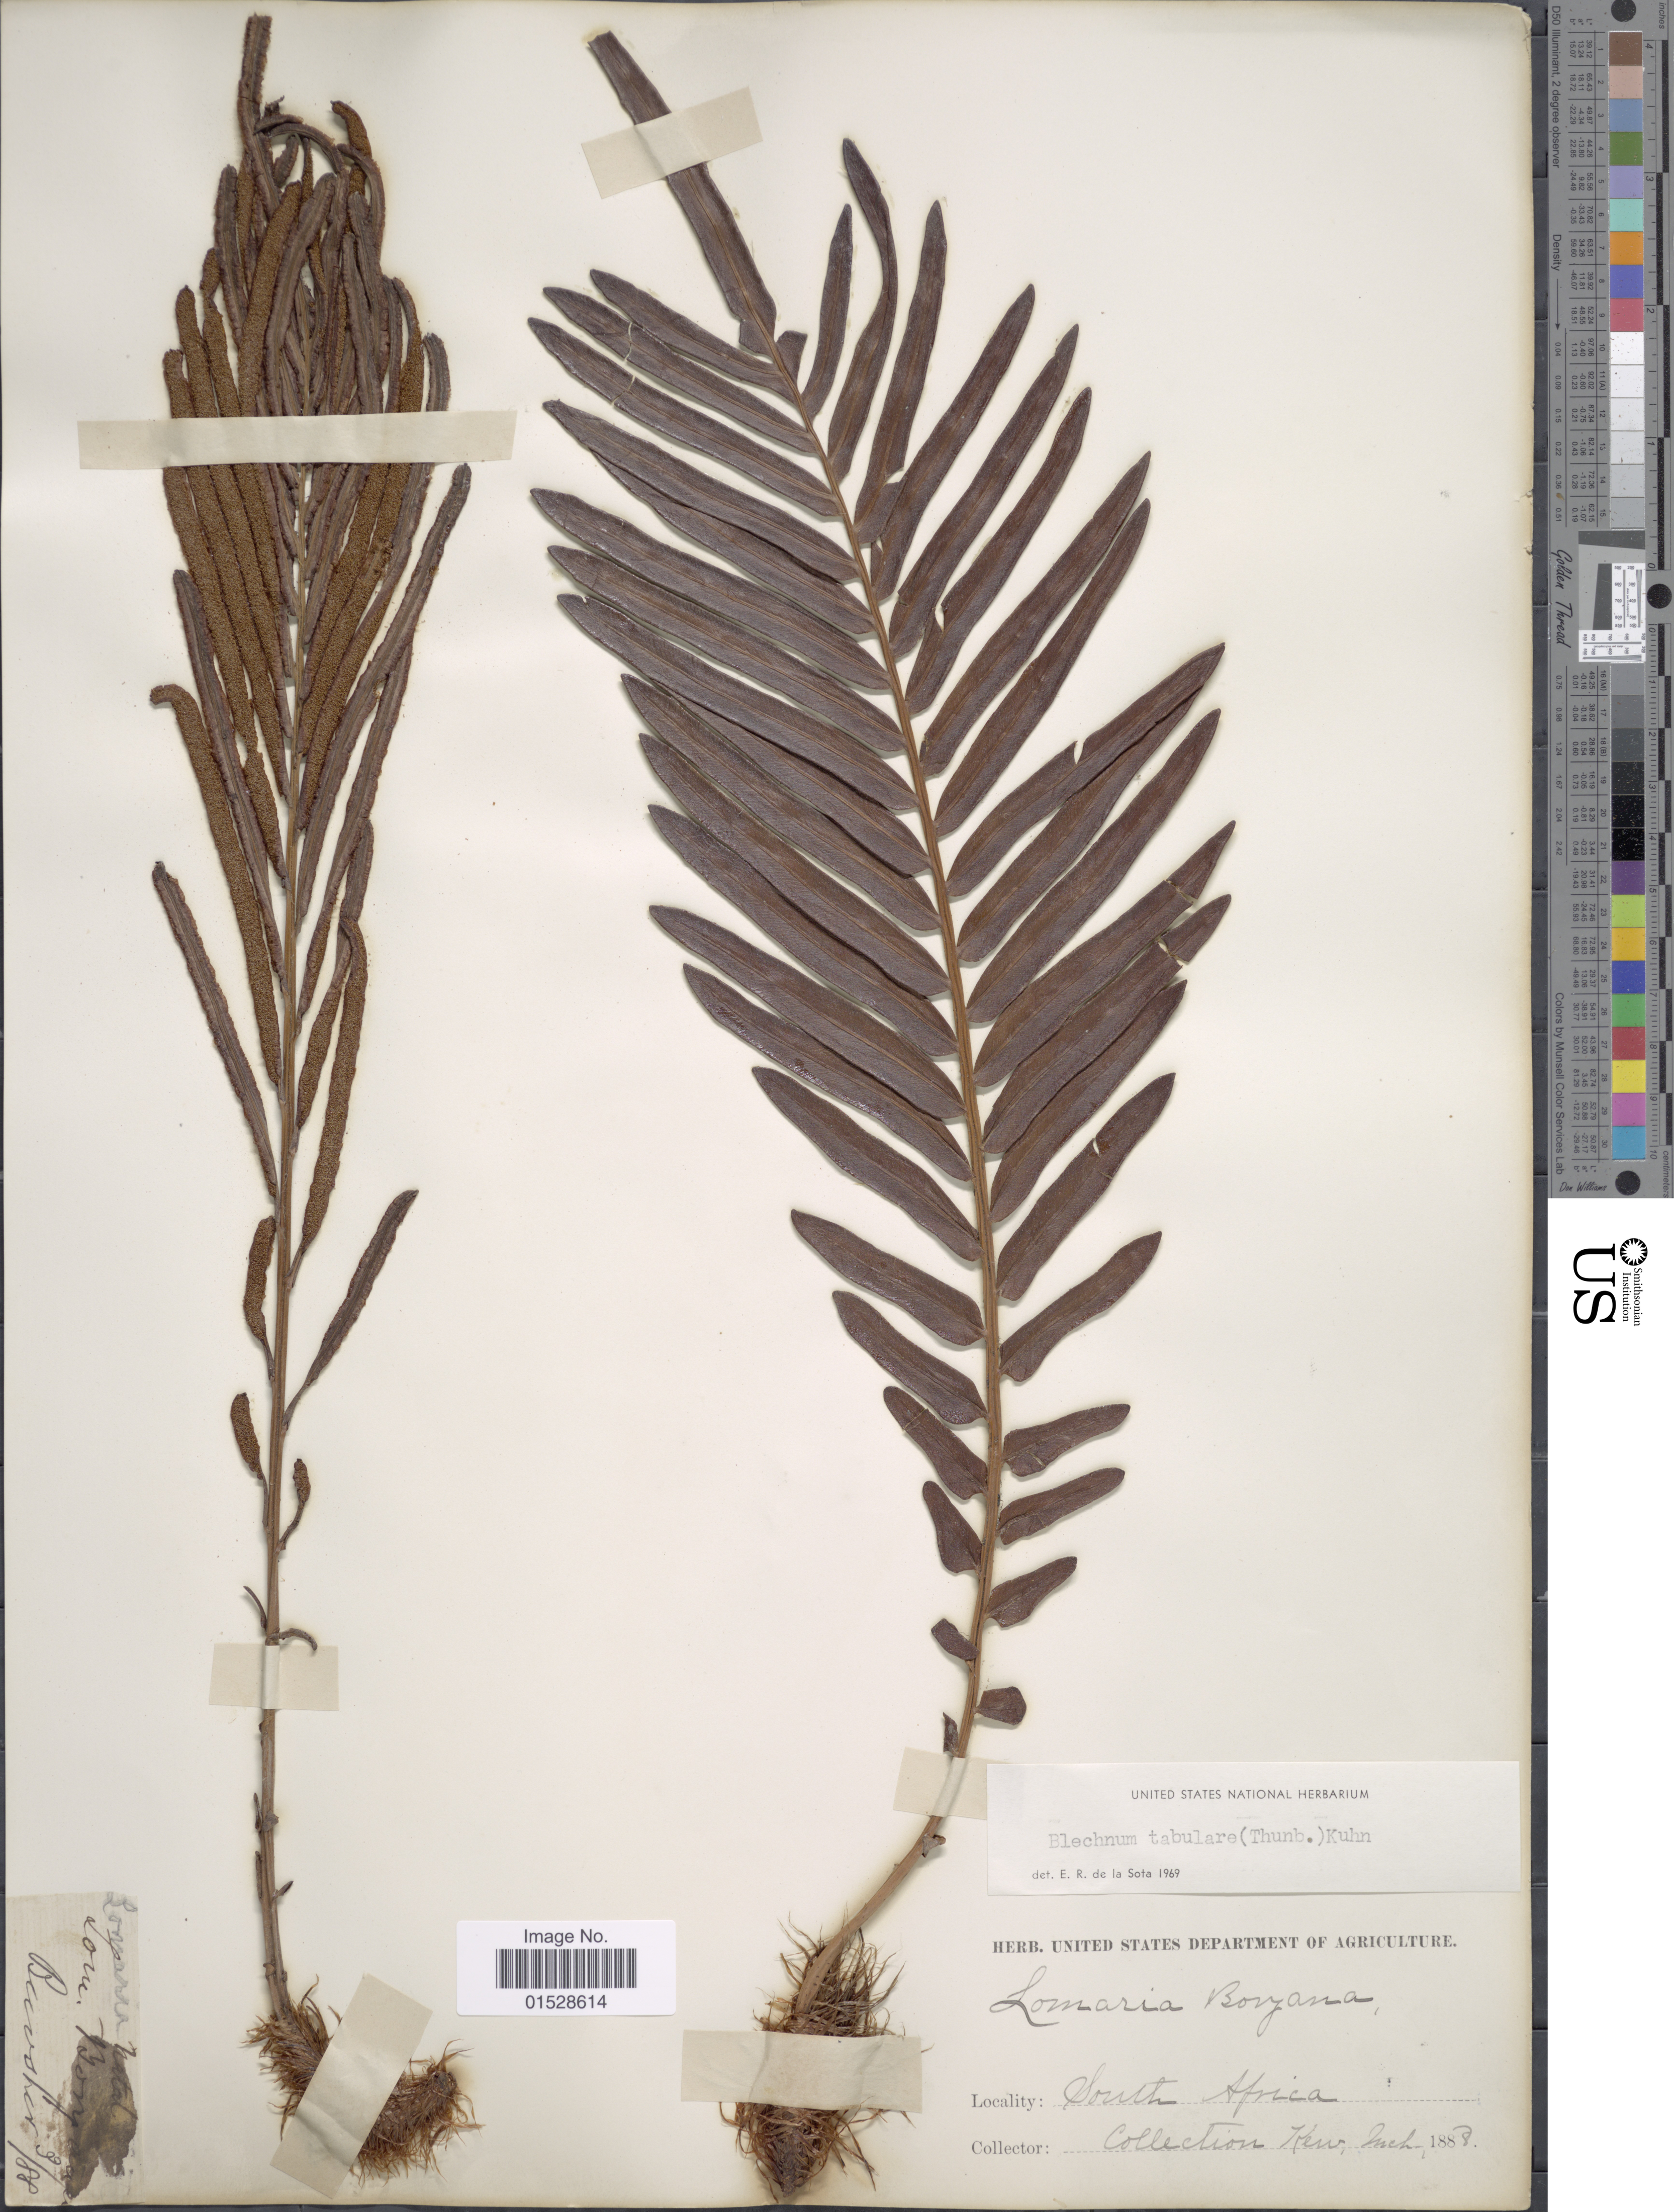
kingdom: Plantae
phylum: Tracheophyta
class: Polypodiopsida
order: Polypodiales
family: Blechnaceae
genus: Blechnum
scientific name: Blechnum tabulare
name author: (Thunb.) Kuhn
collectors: C. Bewsher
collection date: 1888-03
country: South Africa